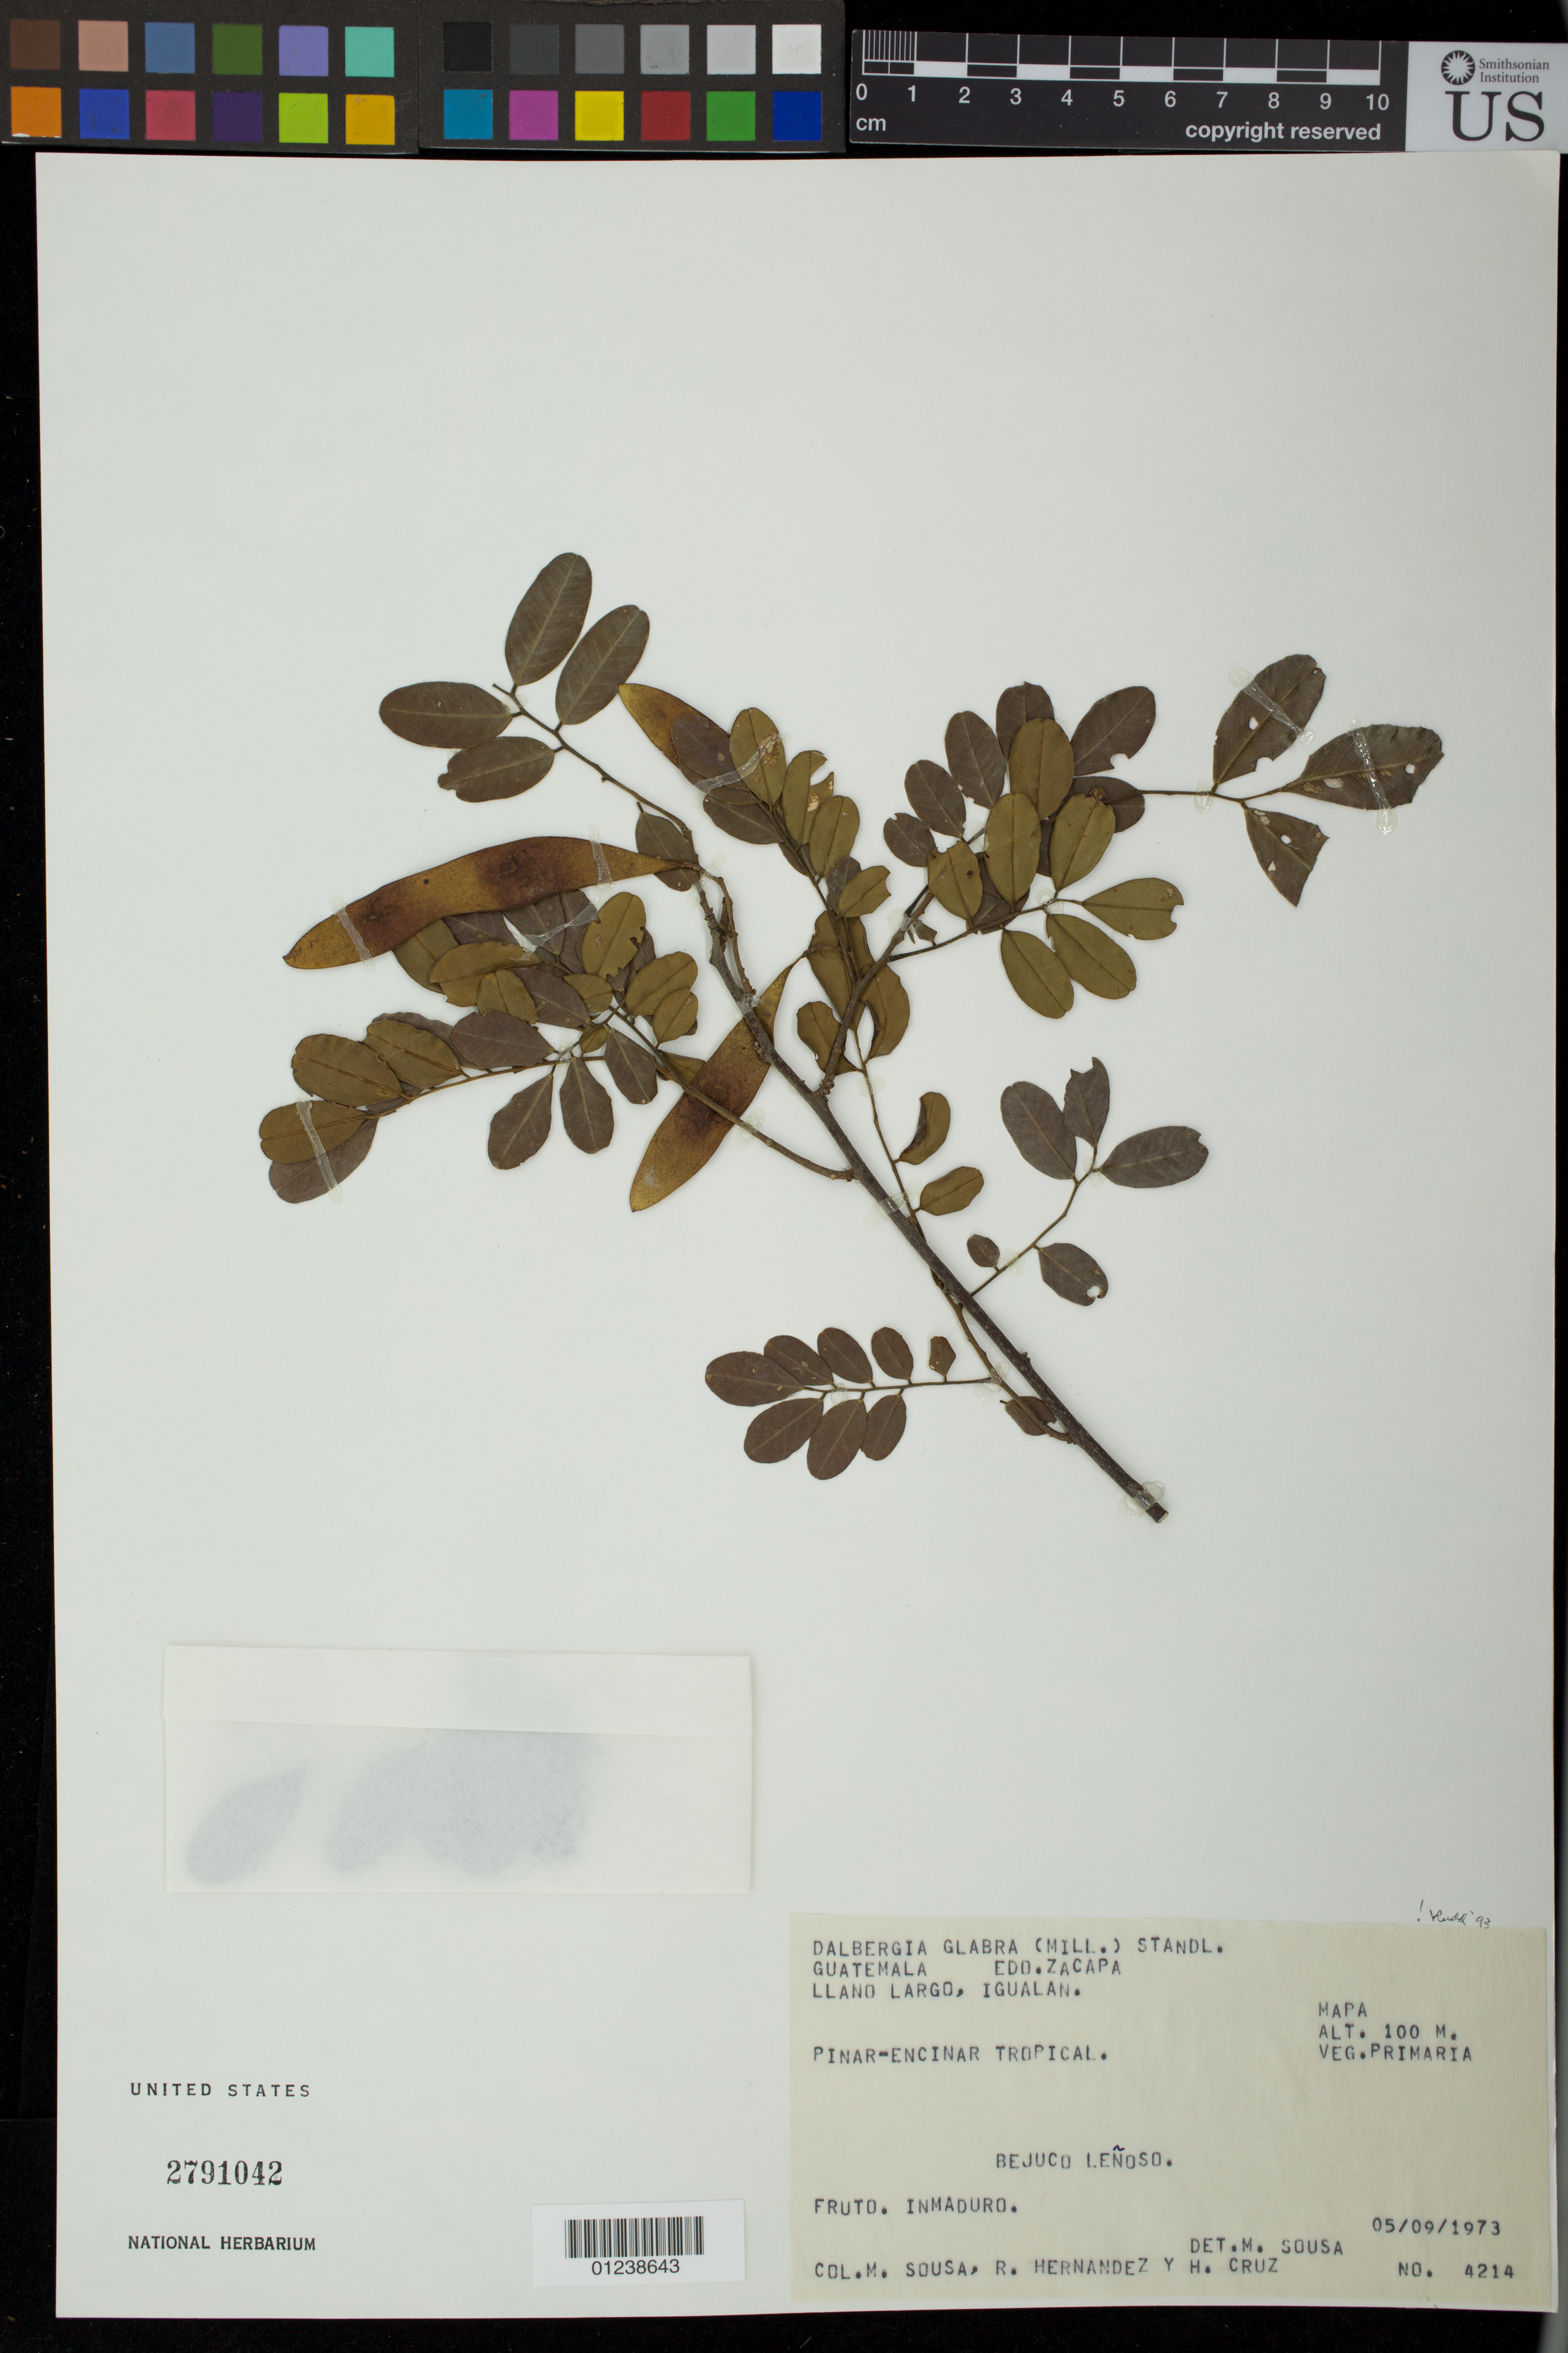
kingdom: Plantae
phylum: Tracheophyta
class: Magnoliopsida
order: Fabales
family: Fabaceae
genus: Dalbergia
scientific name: Dalbergia glabra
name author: (Mill.) Standl.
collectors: M. Sousa, R. Hernandez M. & H. Cruz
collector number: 4214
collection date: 1973-05-09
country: Guatemala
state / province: Zacapa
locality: Llano Lagro, Igualan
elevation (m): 100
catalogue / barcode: US 2791042